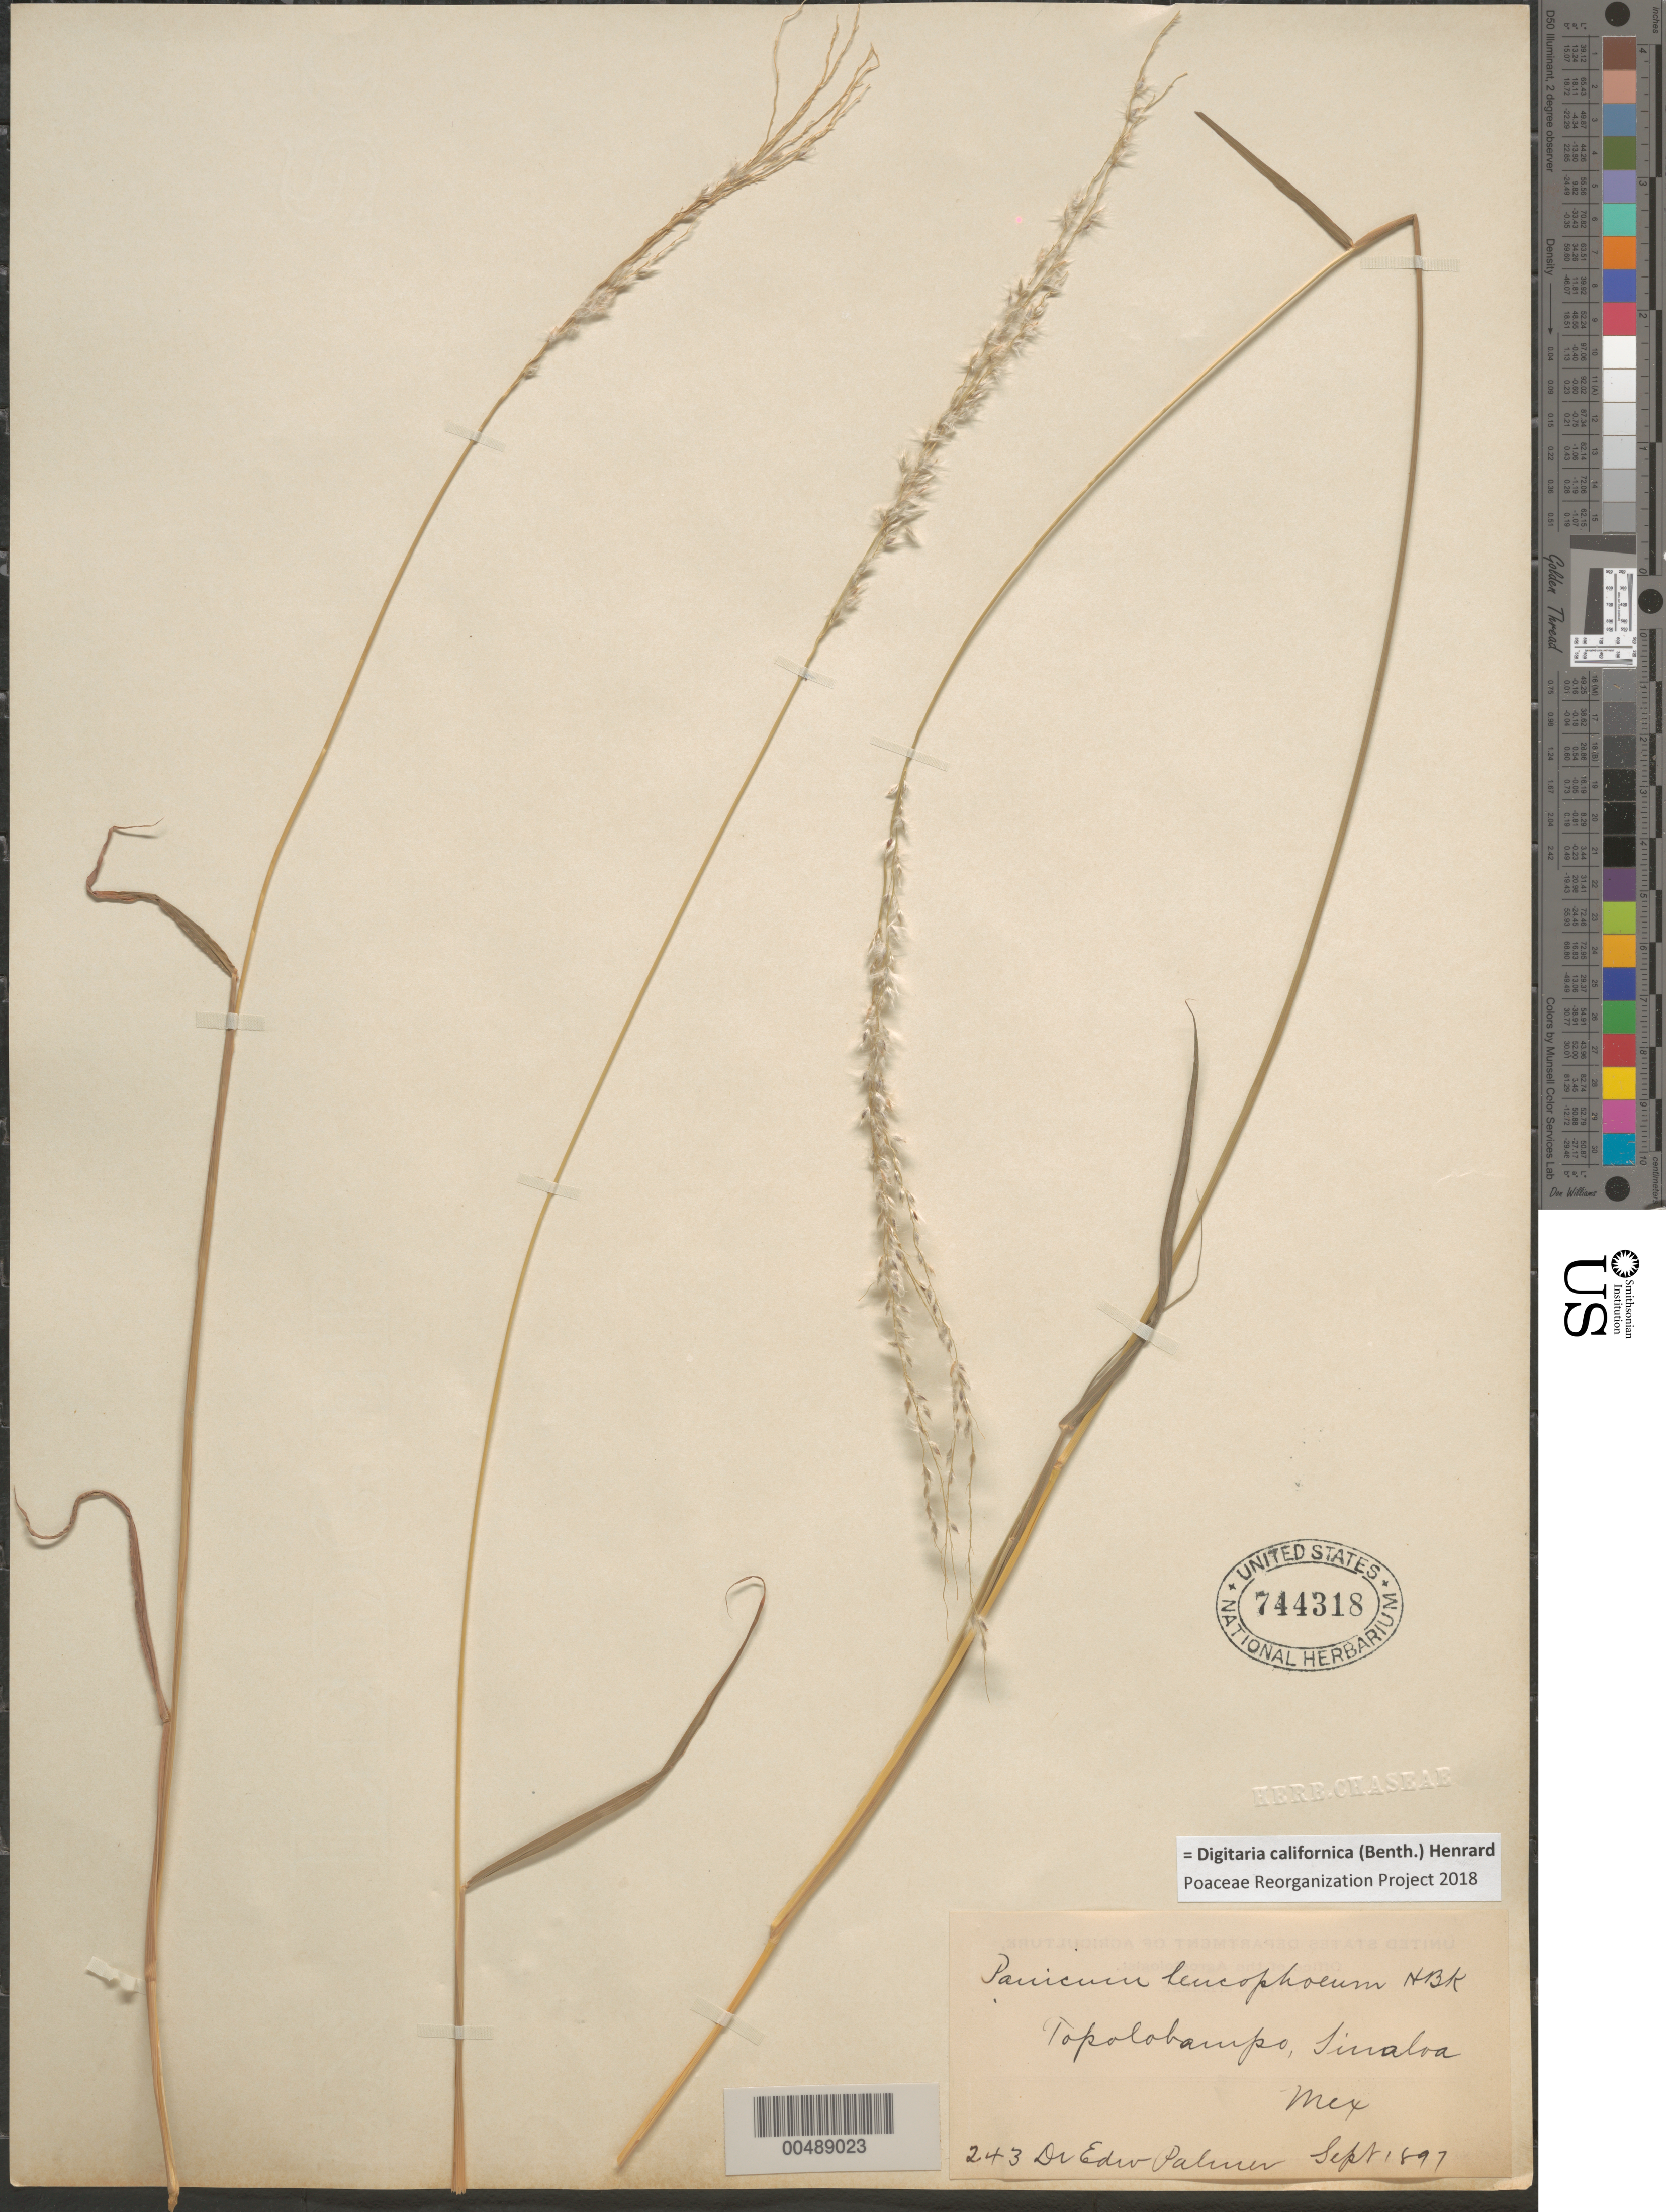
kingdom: Plantae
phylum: Tracheophyta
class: Liliopsida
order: Poales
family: Poaceae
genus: Digitaria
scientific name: Digitaria californica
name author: (Benth.) Henr.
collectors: E. Palmer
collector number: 243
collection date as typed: Sep 1897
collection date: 1897-09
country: Mexico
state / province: Sinaloa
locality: Topolobampo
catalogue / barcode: US 744318